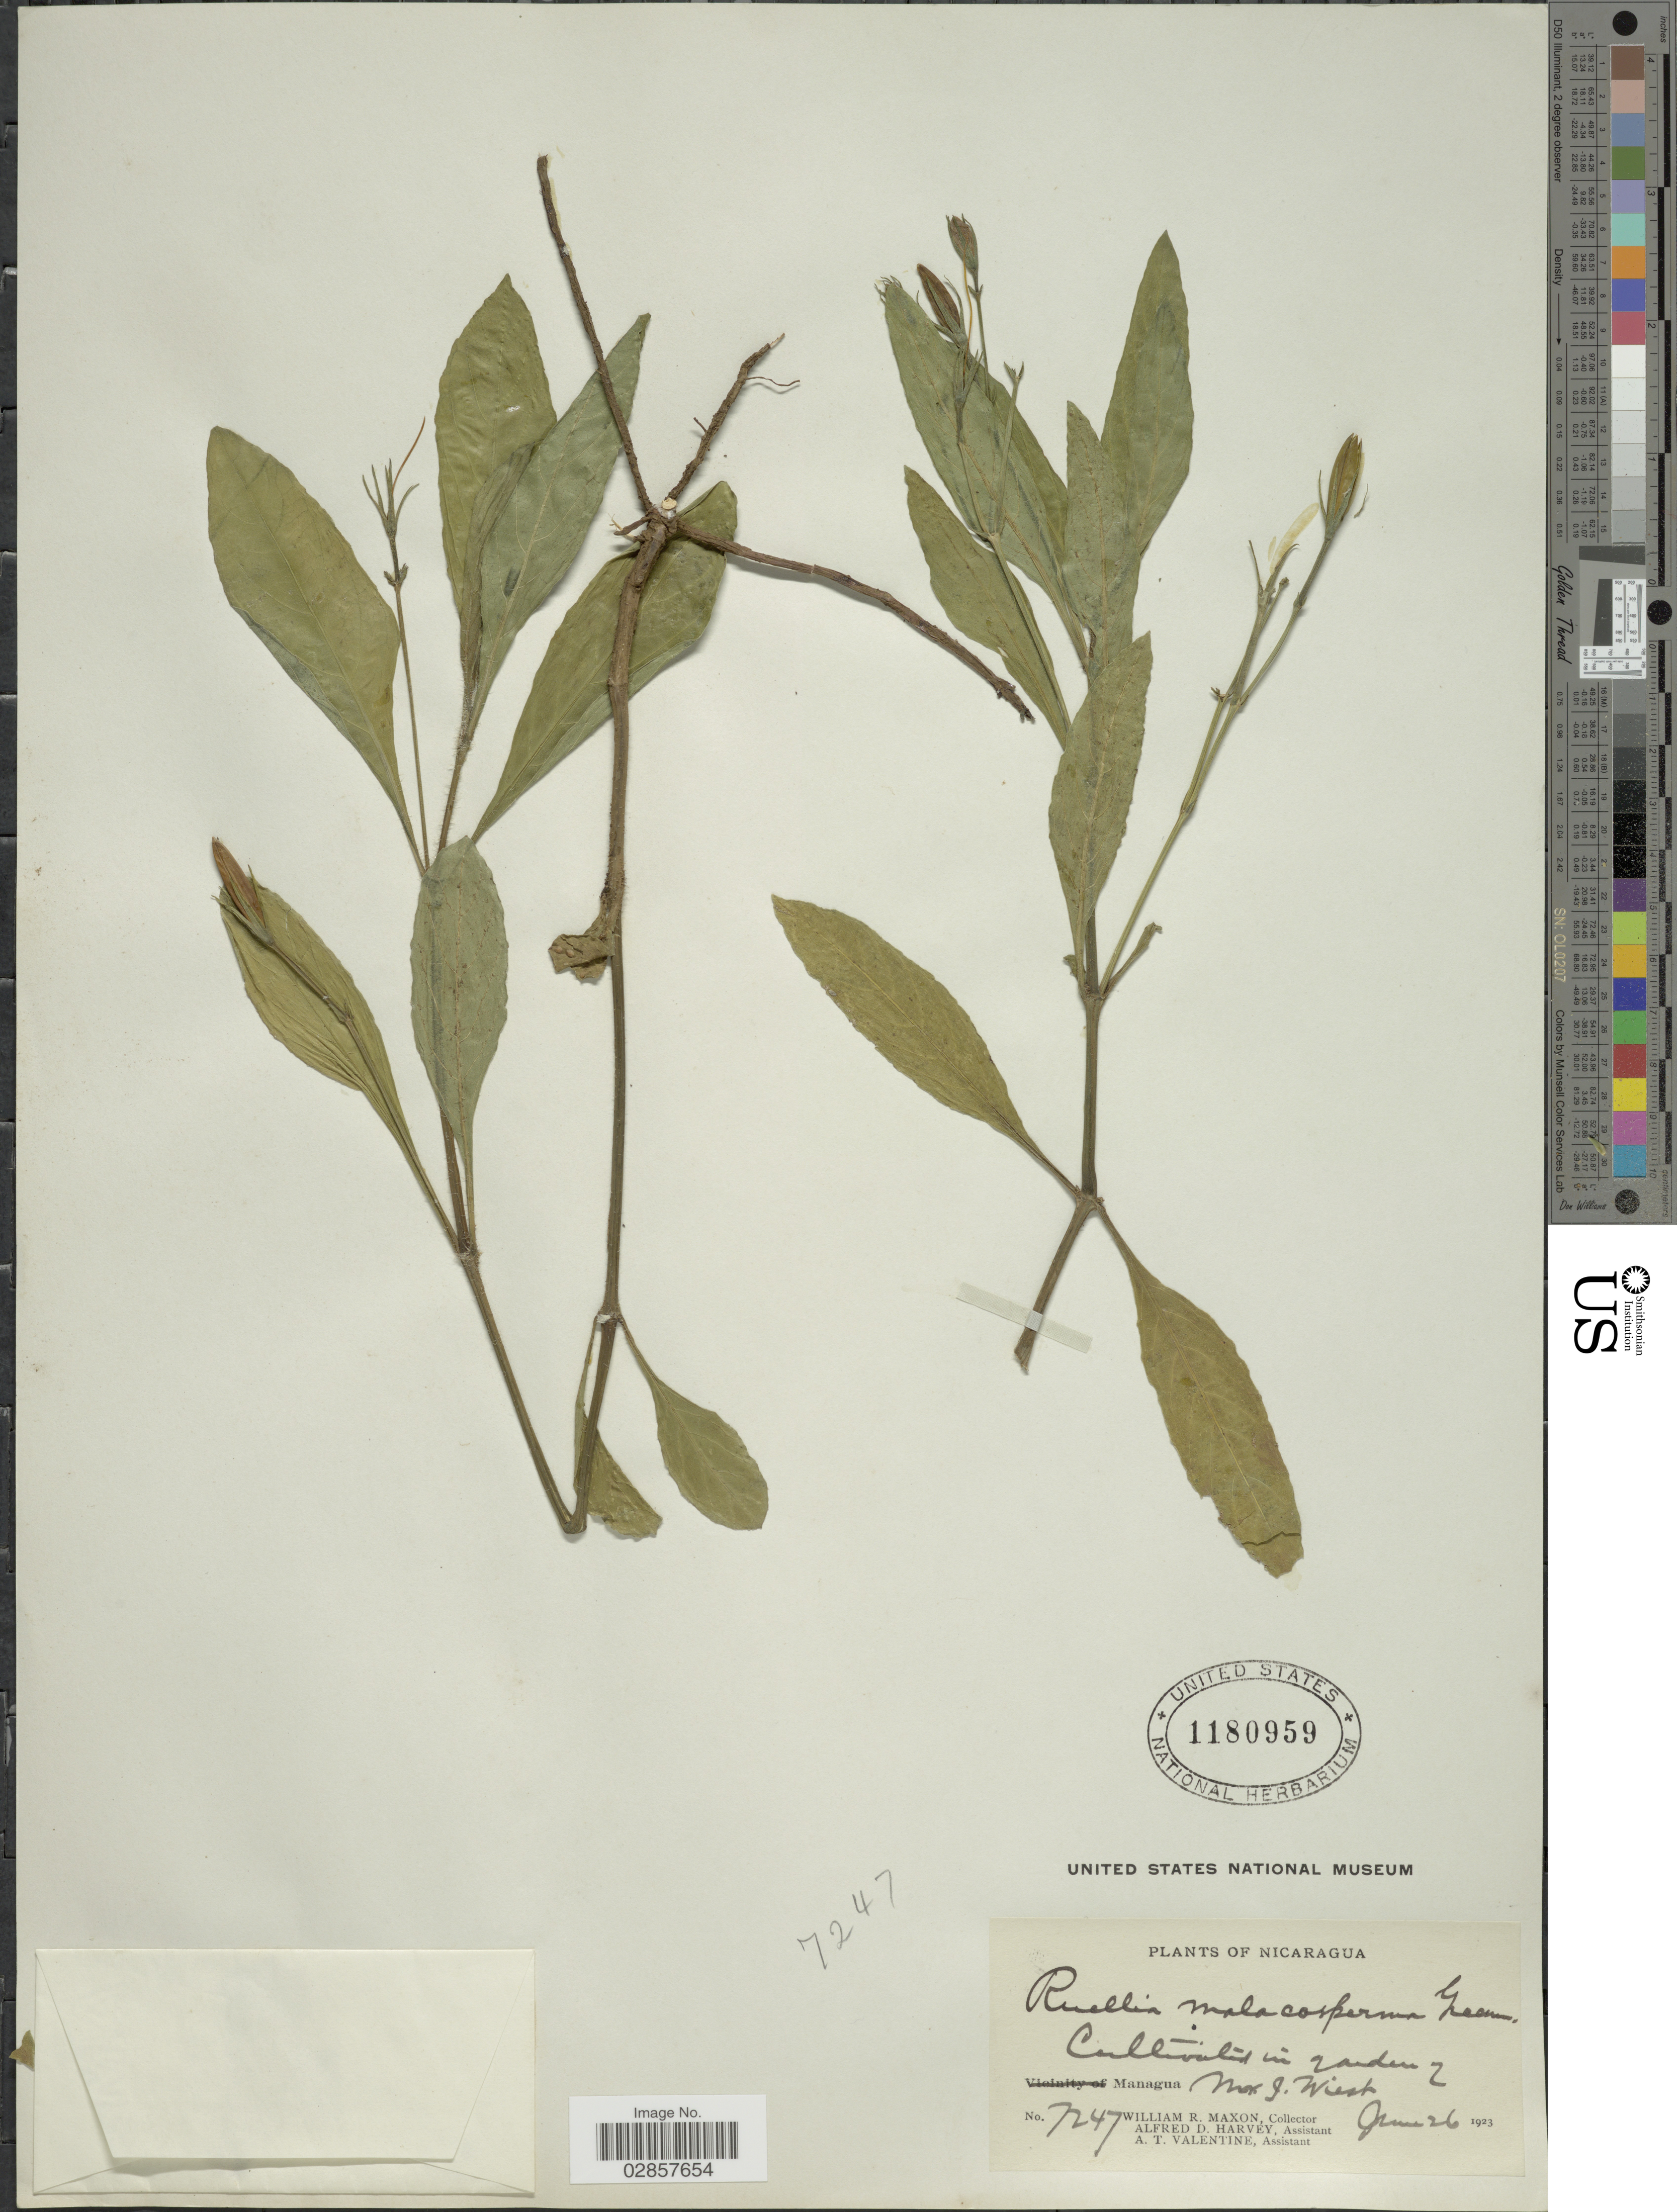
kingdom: Plantae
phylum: Tracheophyta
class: Magnoliopsida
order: Lamiales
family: Acanthaceae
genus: Ruellia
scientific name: Ruellia malacosperma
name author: Greenm.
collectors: W. R. Maxon, A. D. Harvey & A. Valentine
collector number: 7247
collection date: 1923-06-26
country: Nicaragua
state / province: Managua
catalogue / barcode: US 1180959